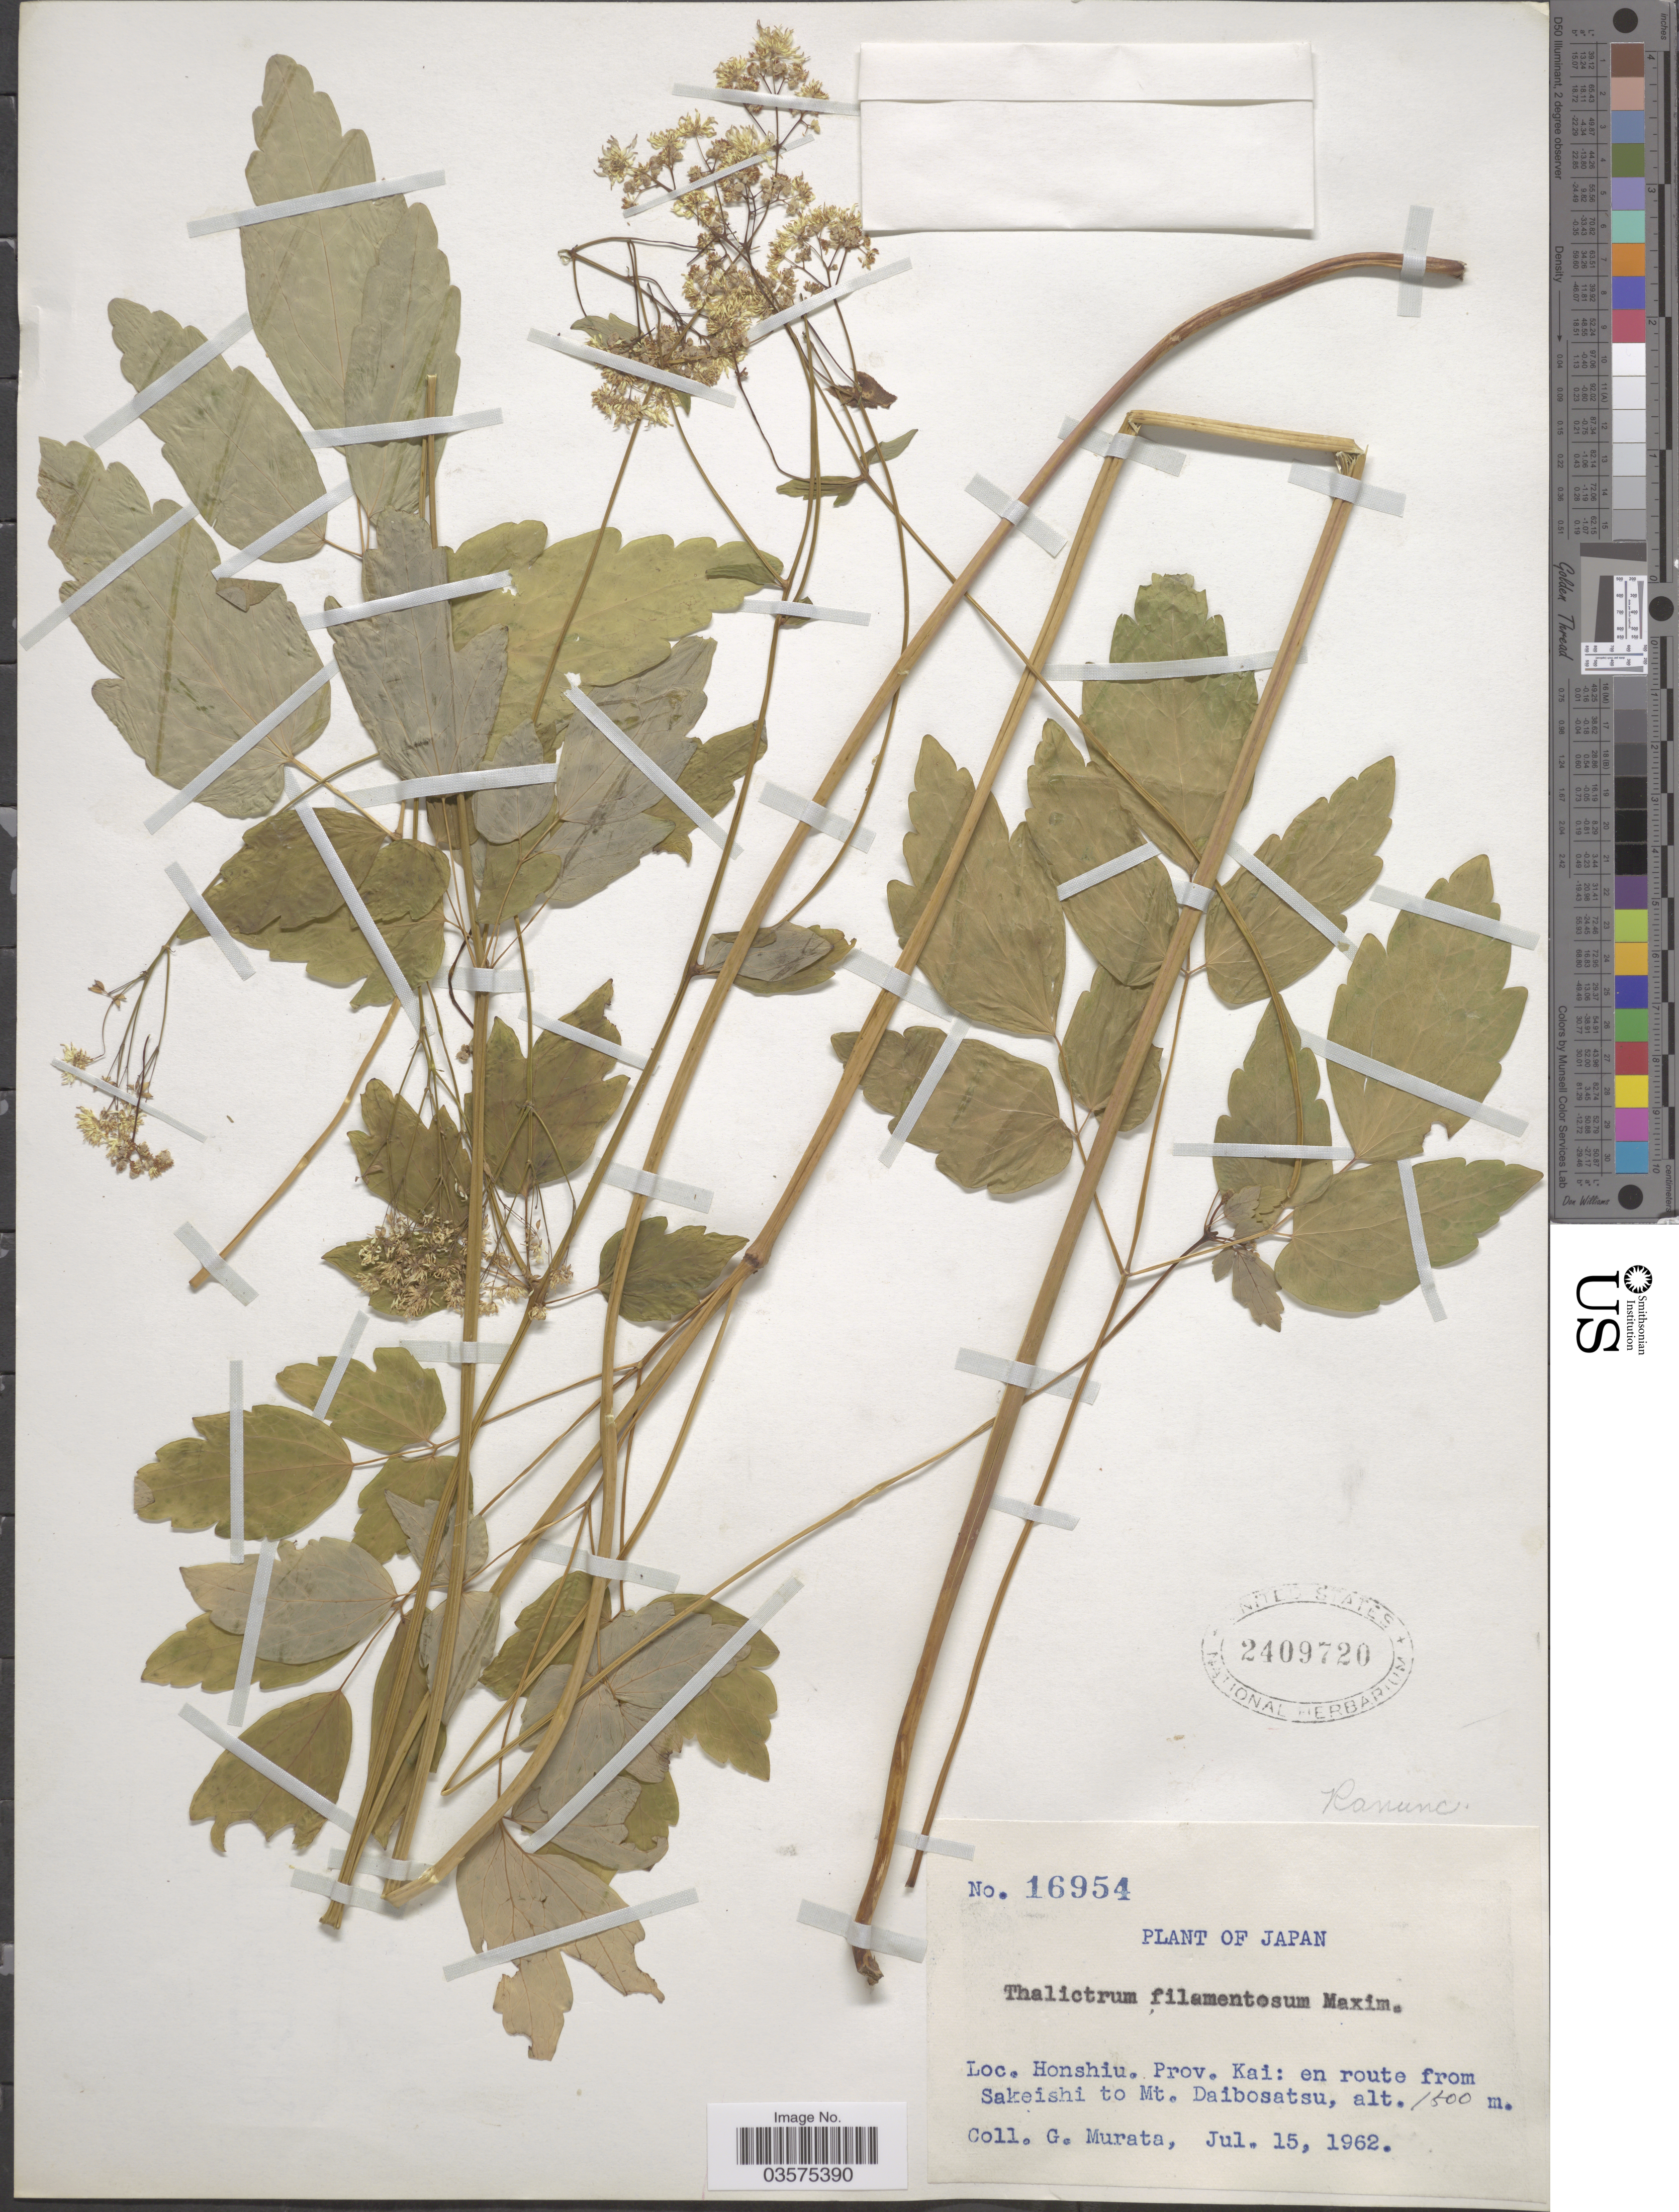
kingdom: Plantae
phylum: Tracheophyta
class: Magnoliopsida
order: Ranunculales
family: Ranunculaceae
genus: Thalictrum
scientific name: Thalictrum filamentosum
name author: Maxim.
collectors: G. Murata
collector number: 16954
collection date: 1962-07-15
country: Japan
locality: Honshiu. Prov. Kai: en route from Sakeishi to Mt. Daibosatsu.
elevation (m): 1500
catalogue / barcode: US 2409720